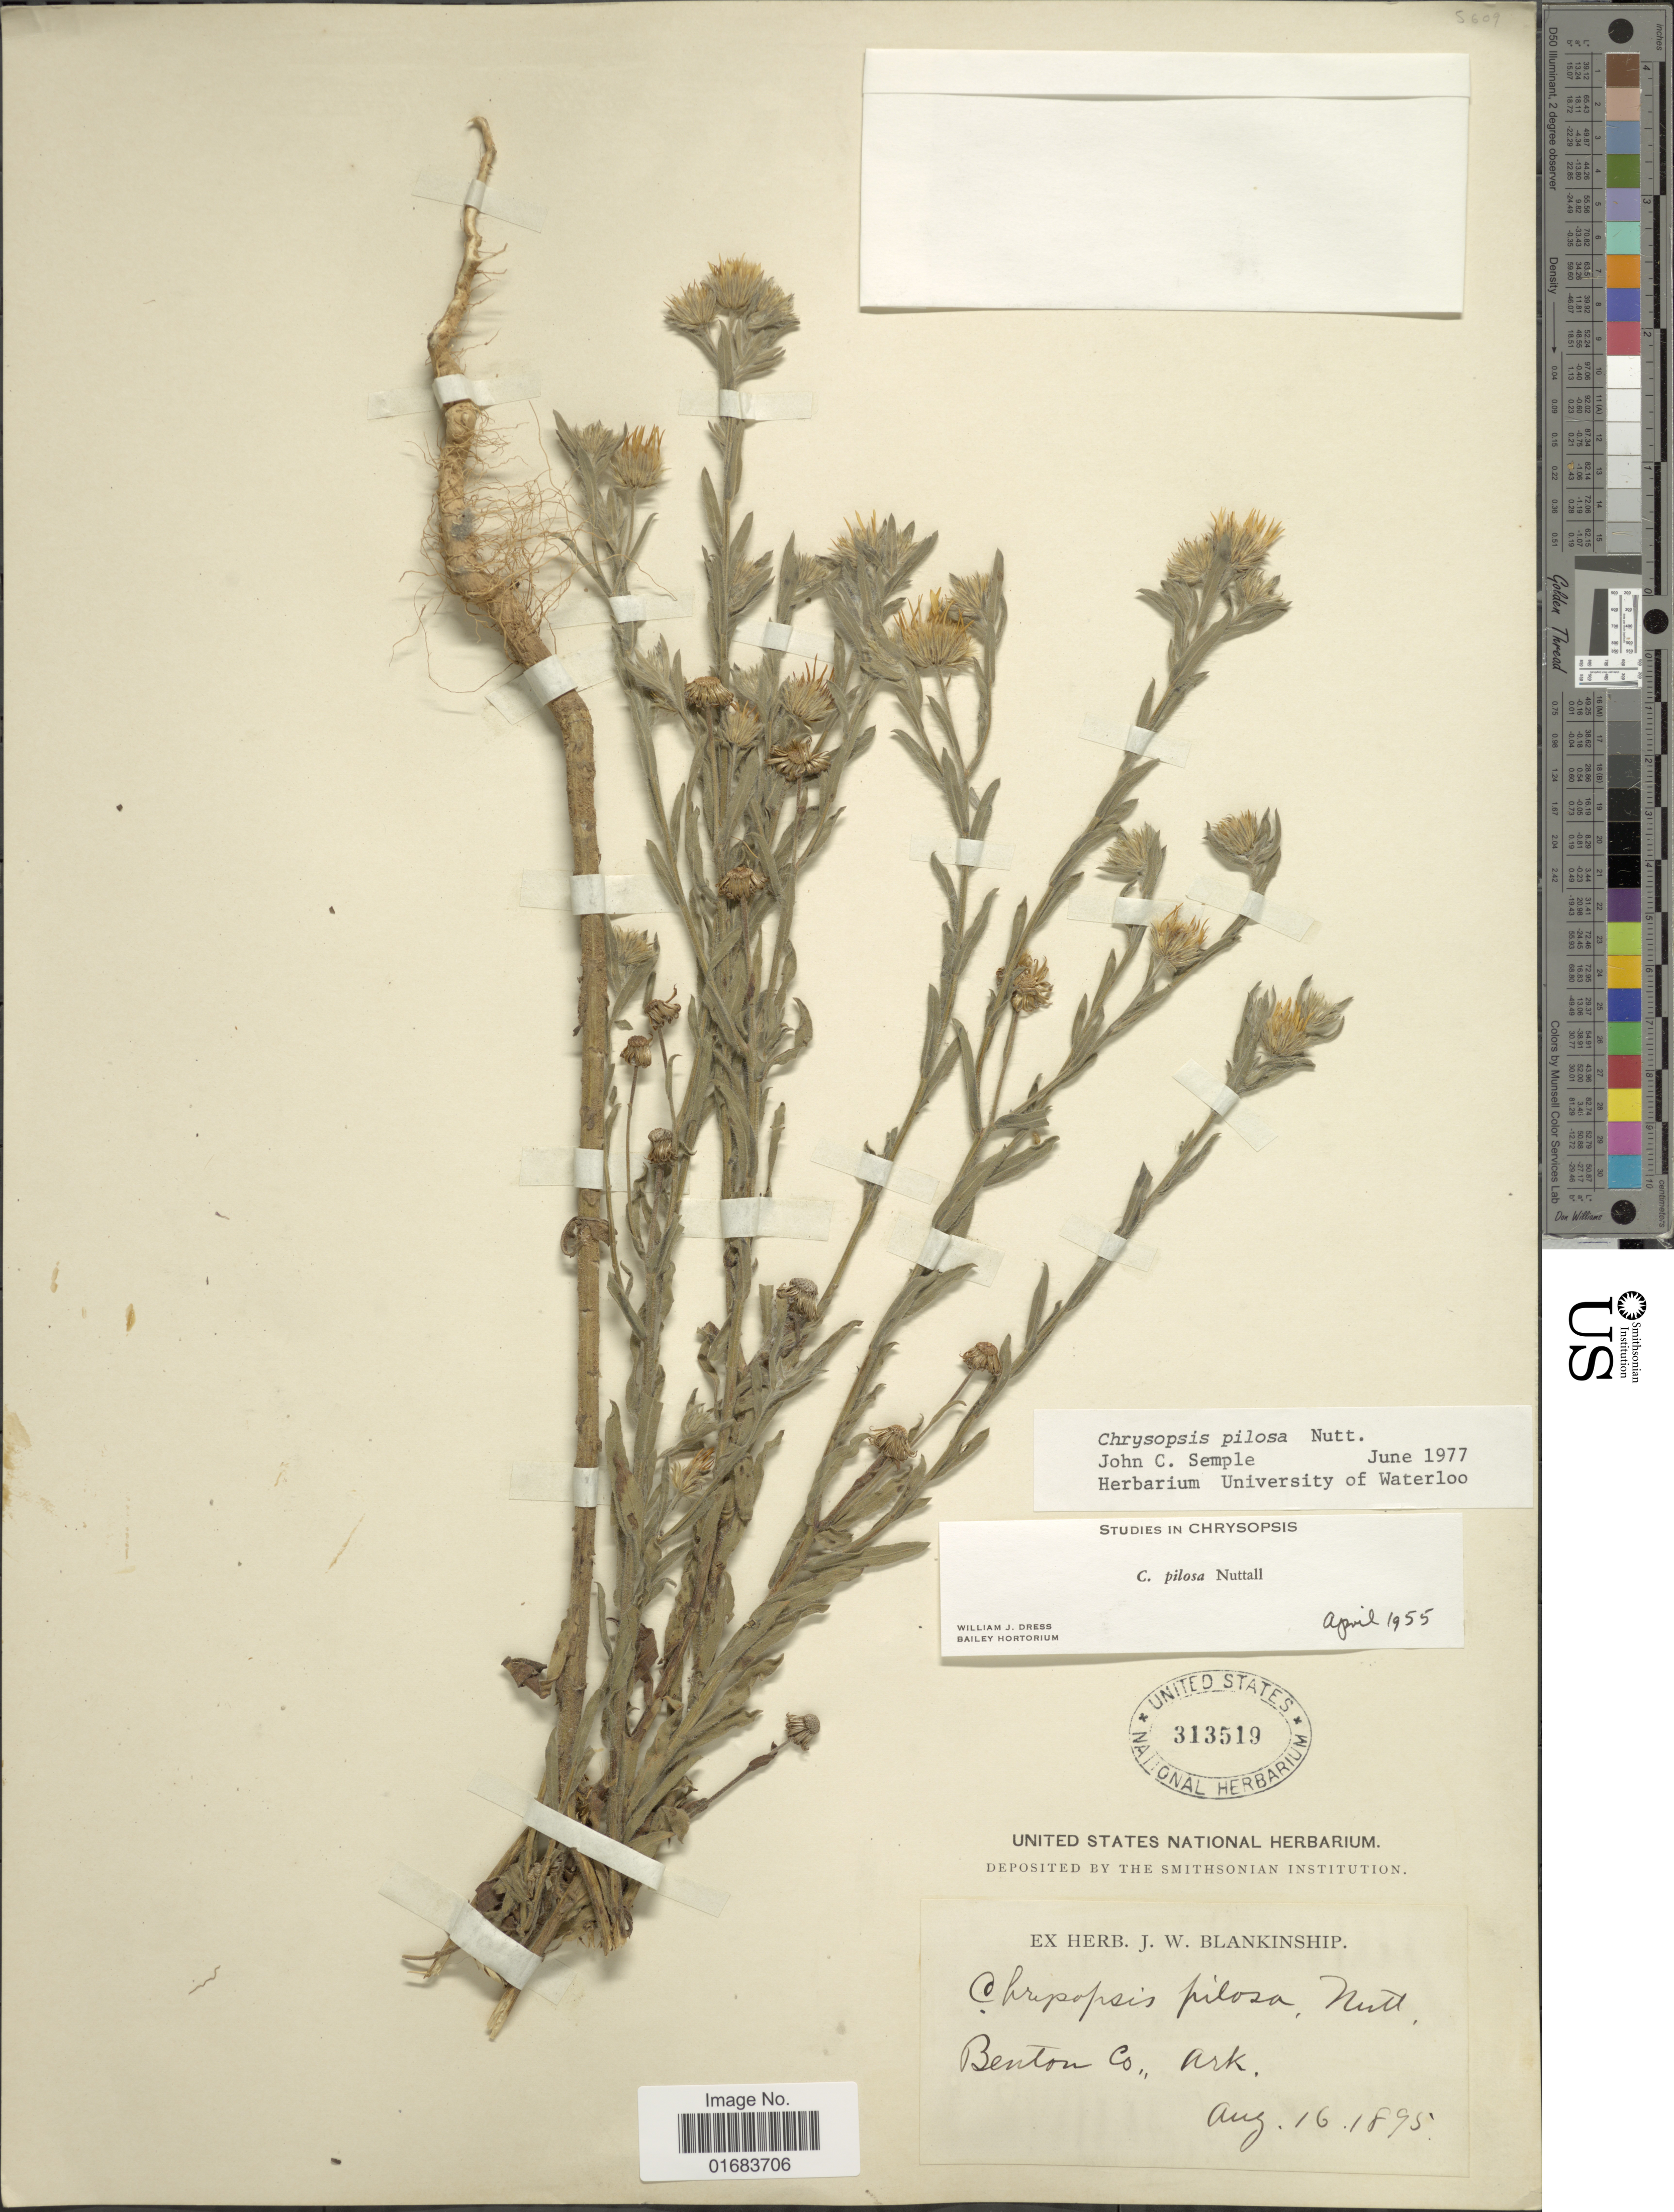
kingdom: Plantae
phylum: Tracheophyta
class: Magnoliopsida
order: Asterales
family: Asteraceae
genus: Chrysopsis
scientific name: Chrysopsis pilosa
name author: Nutt.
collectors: ex herb. J. W. Blankinship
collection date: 1895-08-16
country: United States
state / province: Arkansas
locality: Benton Co.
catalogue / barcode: US 313519